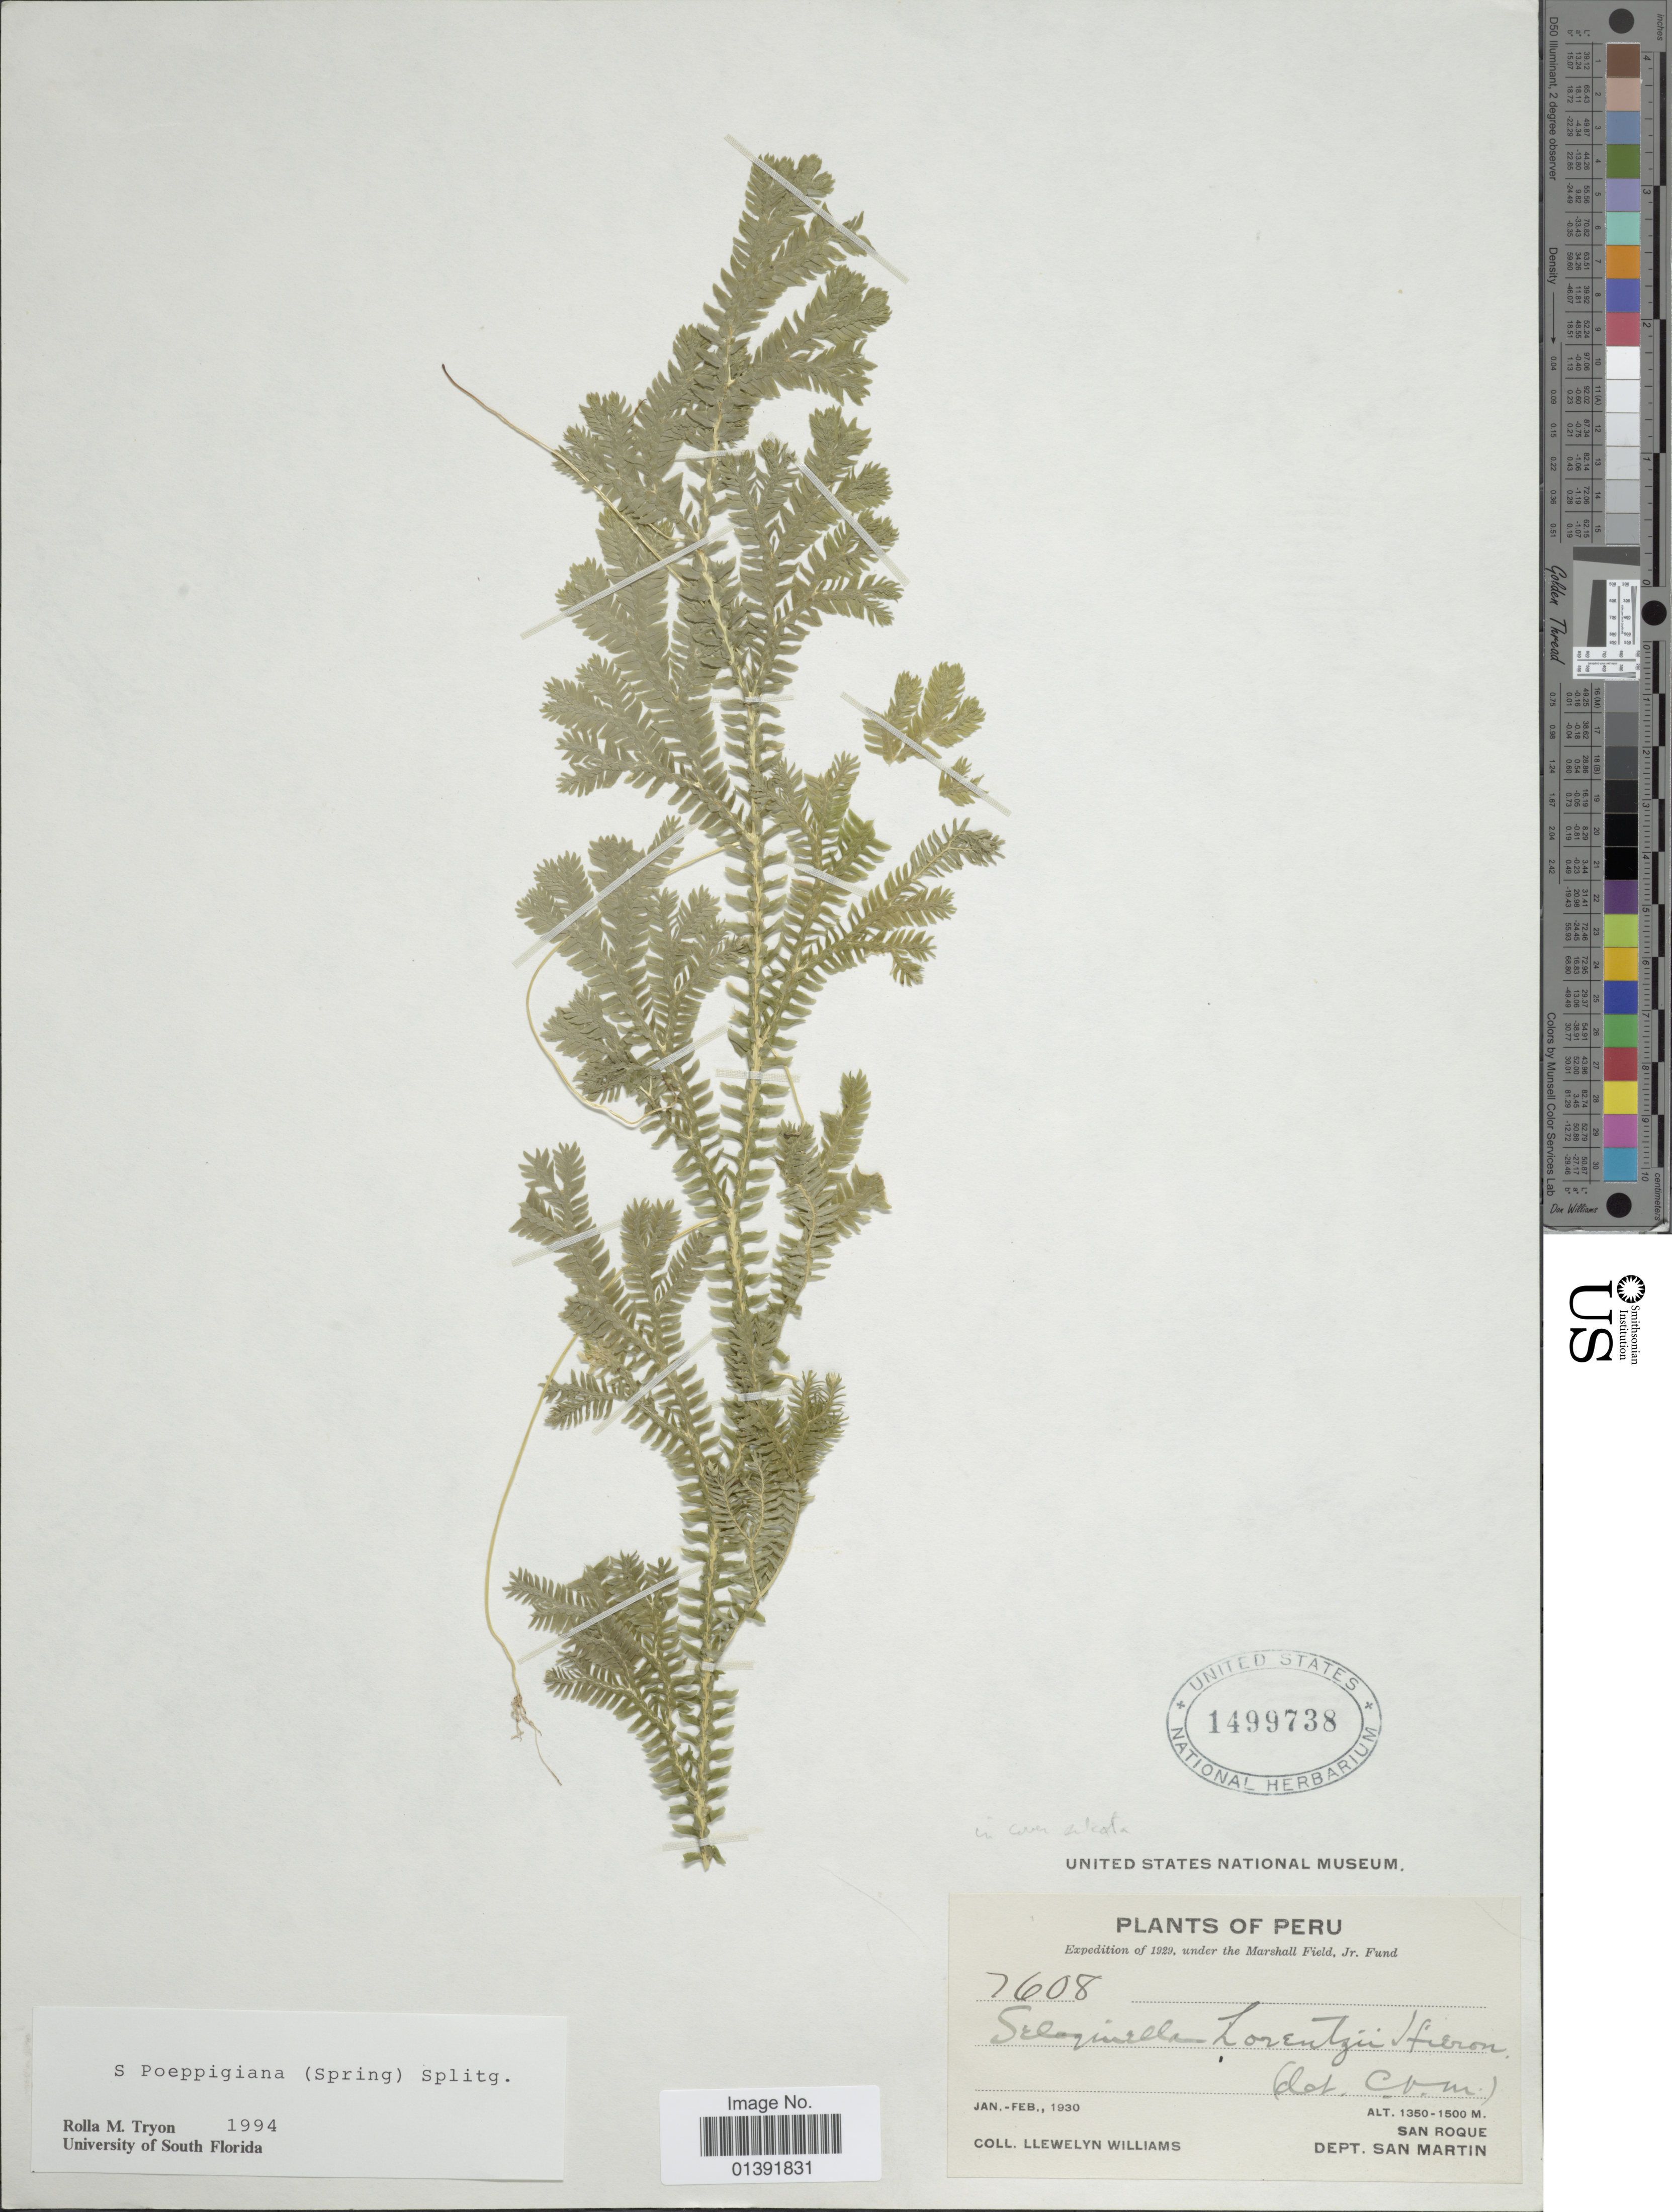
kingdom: Plantae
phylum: Tracheophyta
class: Lycopodiopsida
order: Selaginellales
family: Selaginellaceae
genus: Selaginella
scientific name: Selaginella silvestris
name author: Aspl.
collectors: Ll. Williams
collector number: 7608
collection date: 1930-01/1930-02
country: Peru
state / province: San Martín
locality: San Roque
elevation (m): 1350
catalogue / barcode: US 1499738